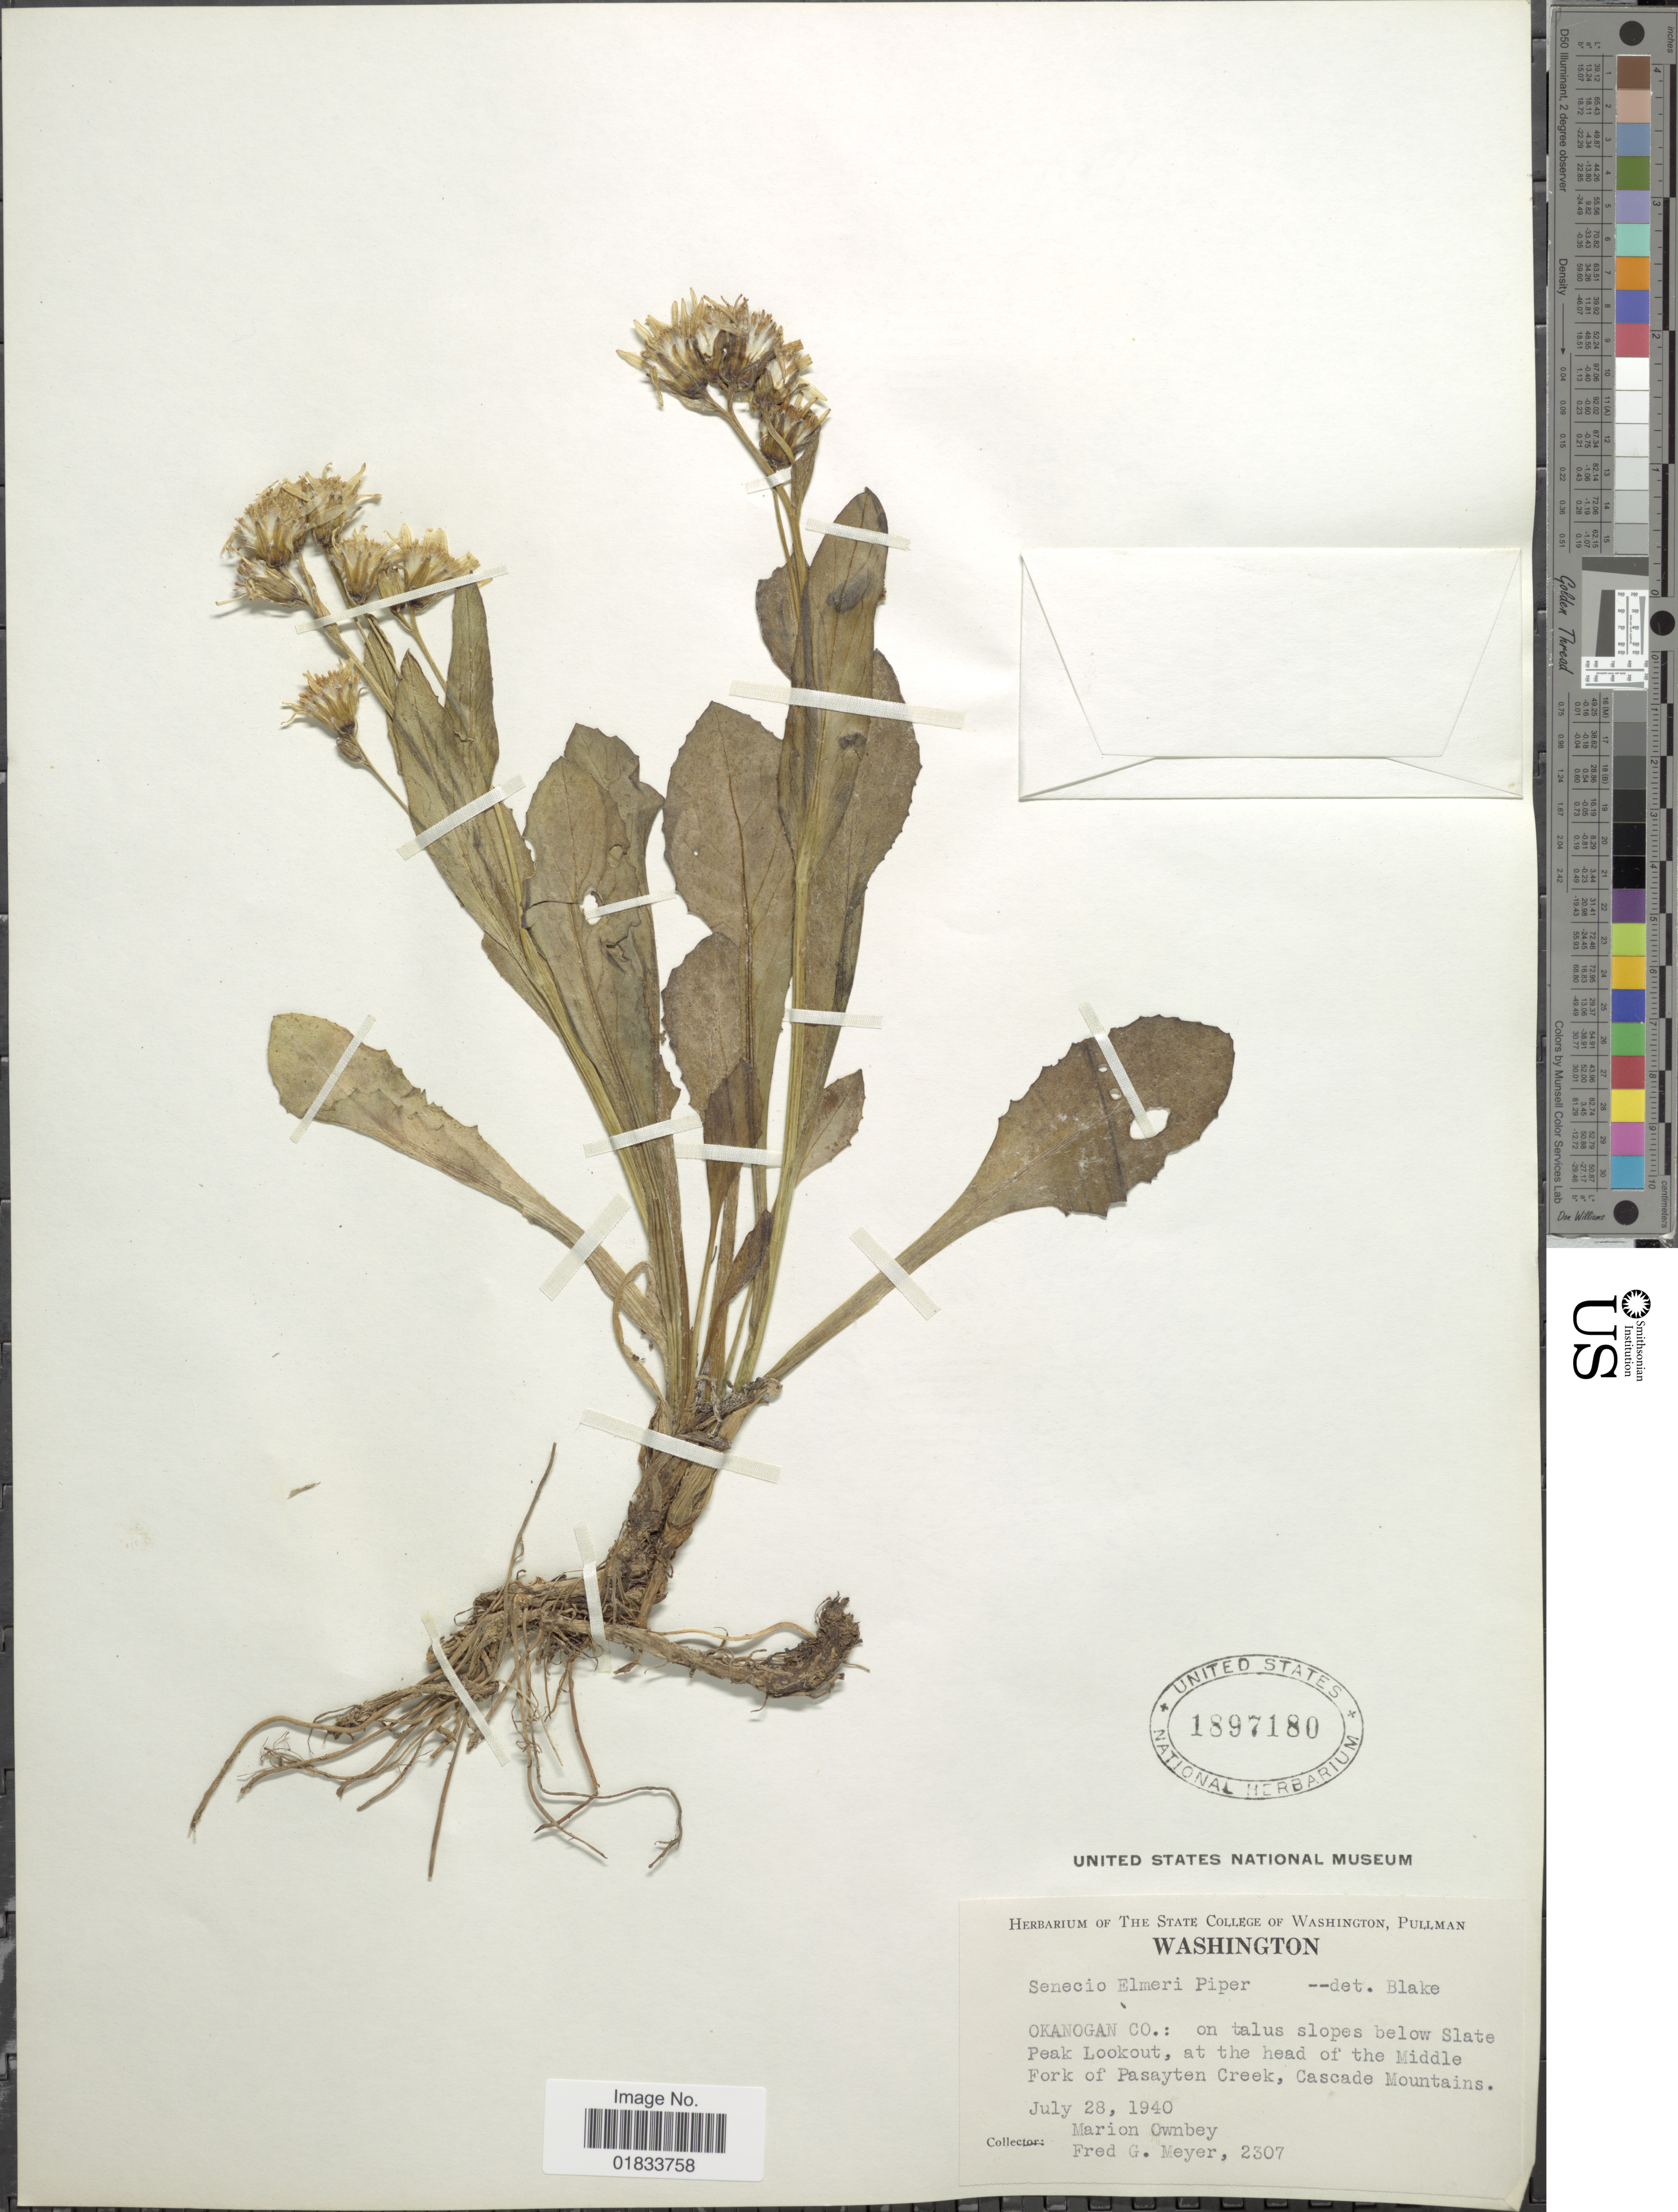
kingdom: Plantae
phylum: Tracheophyta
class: Magnoliopsida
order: Asterales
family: Asteraceae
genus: Senecio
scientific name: Senecio elmeri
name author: Piper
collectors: F. M. Ownbey & F. G. Meyer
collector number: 2307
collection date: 1940-07-28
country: United States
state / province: Washington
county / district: Okanogan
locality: Okanogan Co.: on talus slopes below Slate Peak Lookout, at the head of the Middle Fork of Pasayten Creek, Cascade Mountains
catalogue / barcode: US 1897180